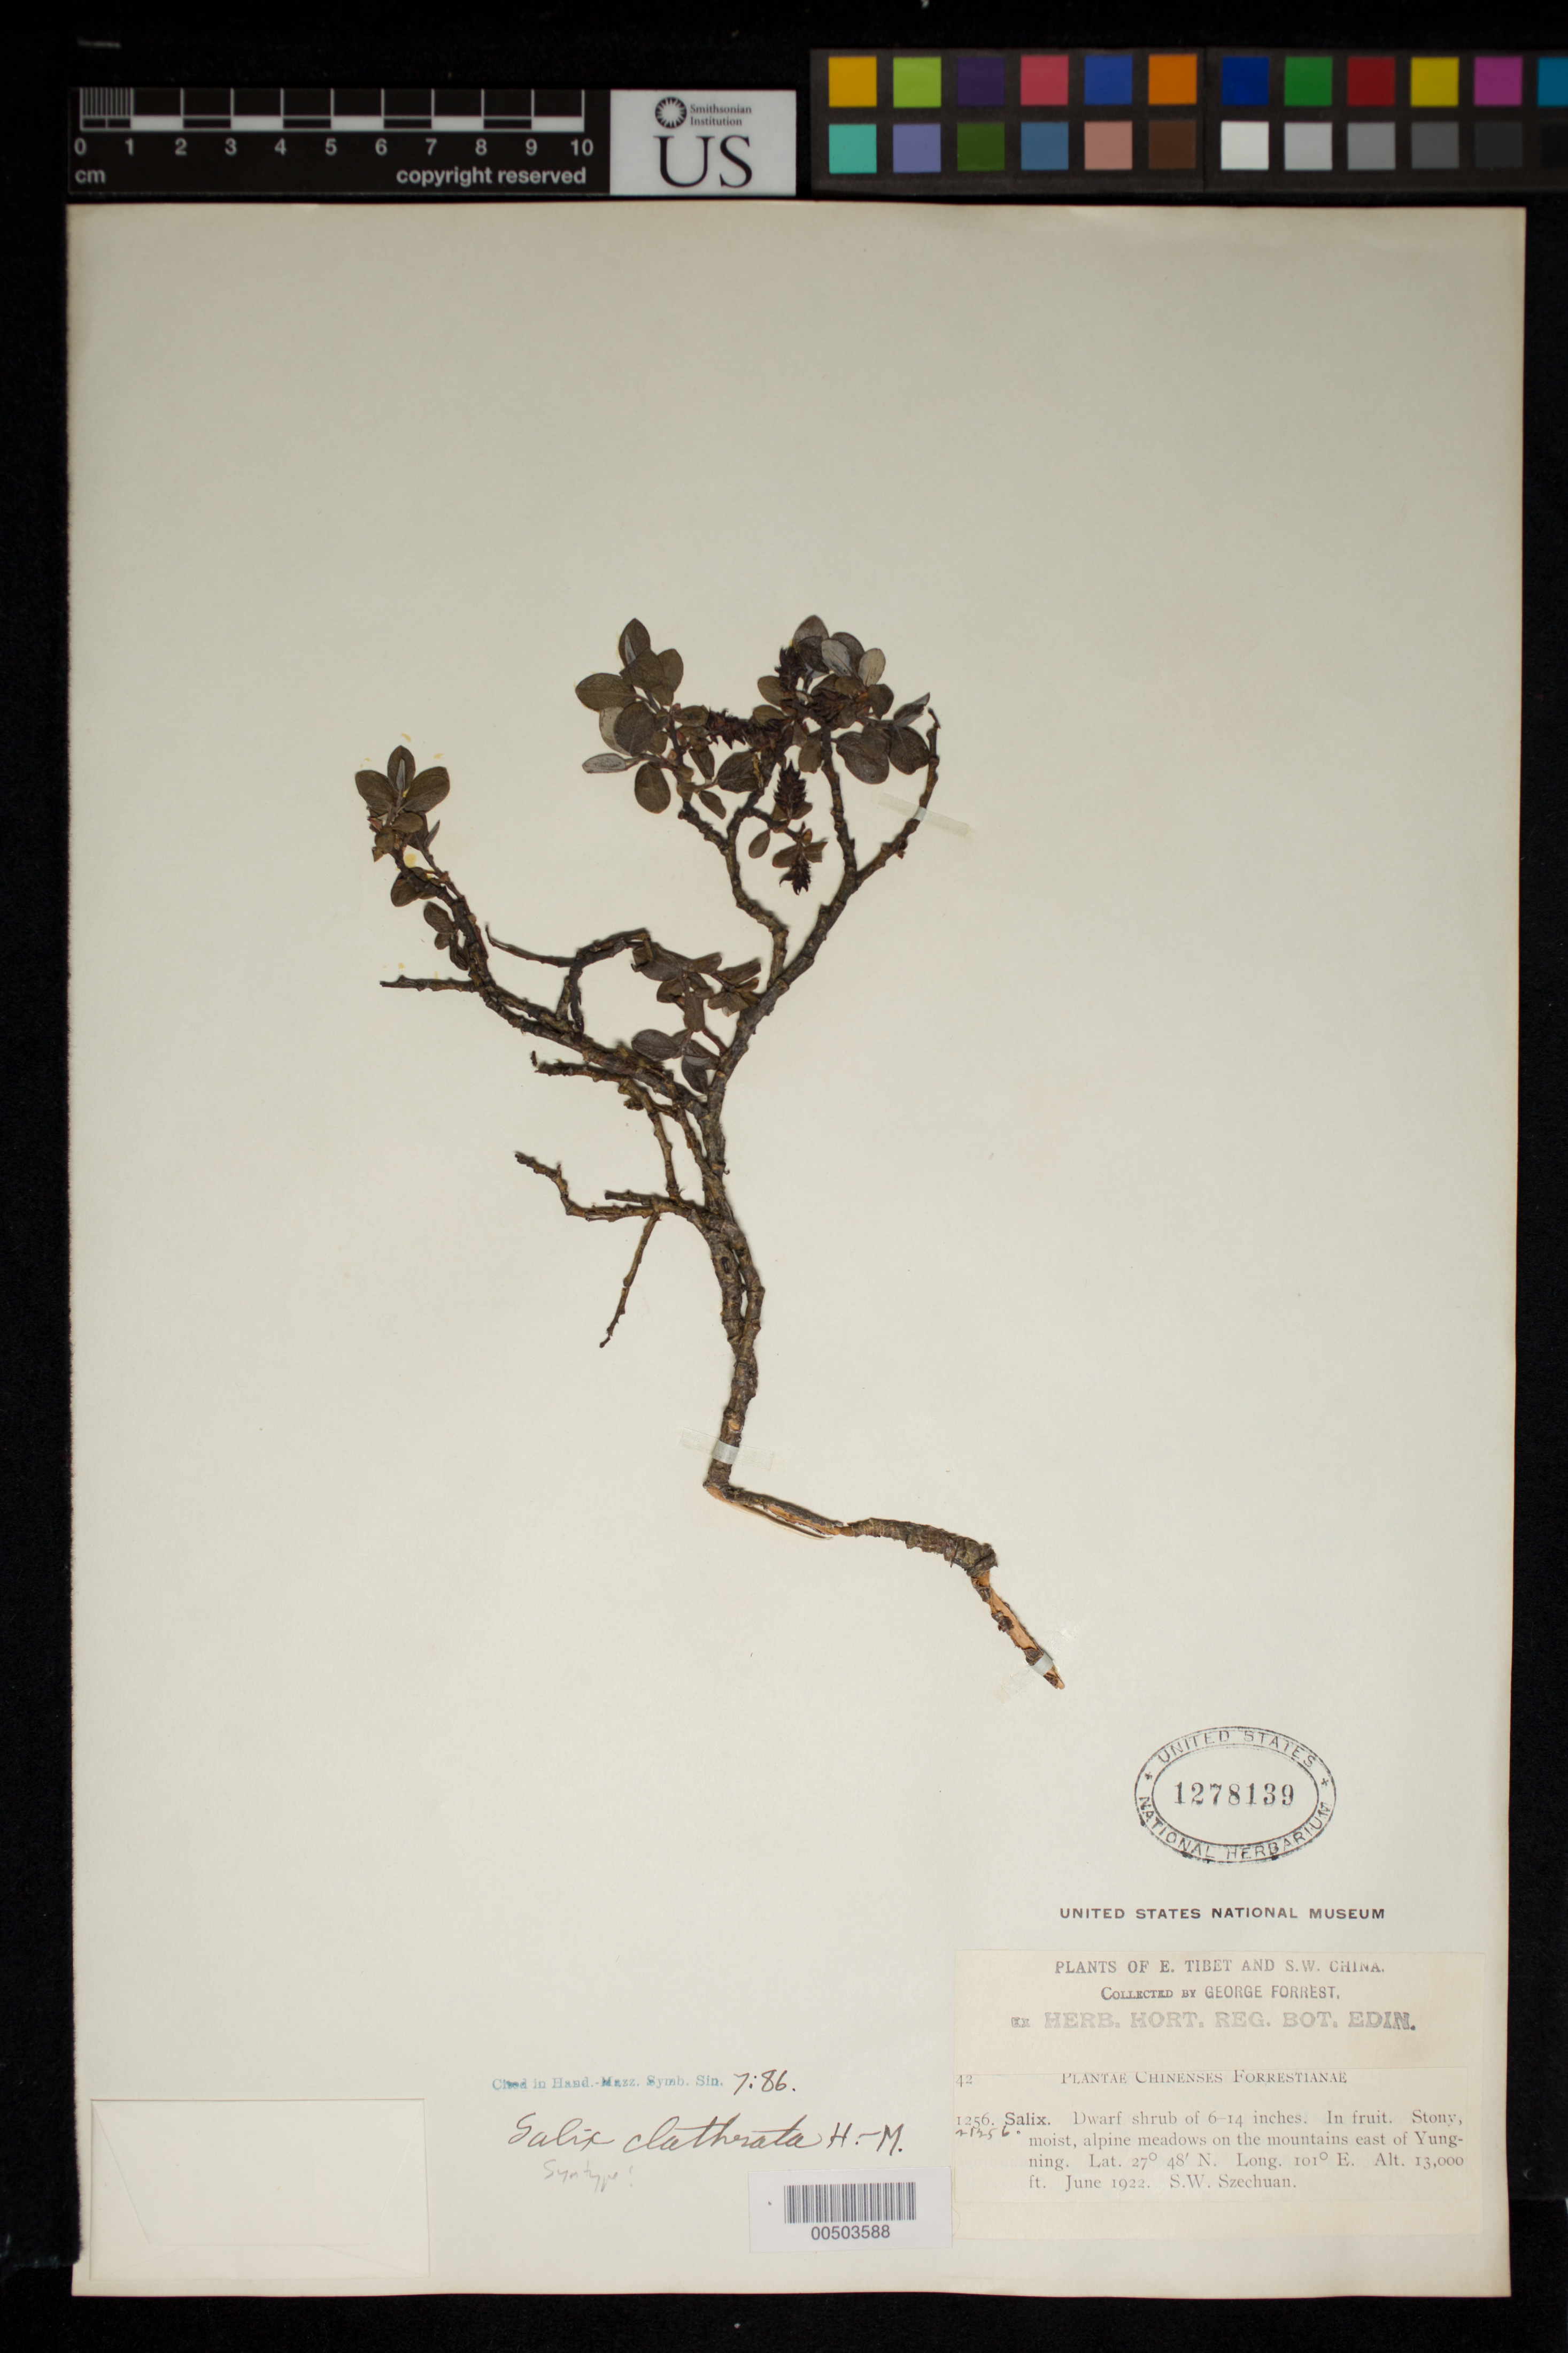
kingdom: Plantae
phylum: Tracheophyta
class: Magnoliopsida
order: Malpighiales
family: Salicaceae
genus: Salix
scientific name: Salix clathrata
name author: Hand.-Mazz.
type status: Isosyntype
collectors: G. Forrest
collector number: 21256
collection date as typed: Jun 1922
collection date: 1922-06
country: China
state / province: Sichuan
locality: Mountains east of Yungning, S.W. Szechuan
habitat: Dwarf shrub of 6-14 inches. In fruit. Stony, moist, alpine meadows on the mountains east of Yungning.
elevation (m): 3962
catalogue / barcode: US 1278139